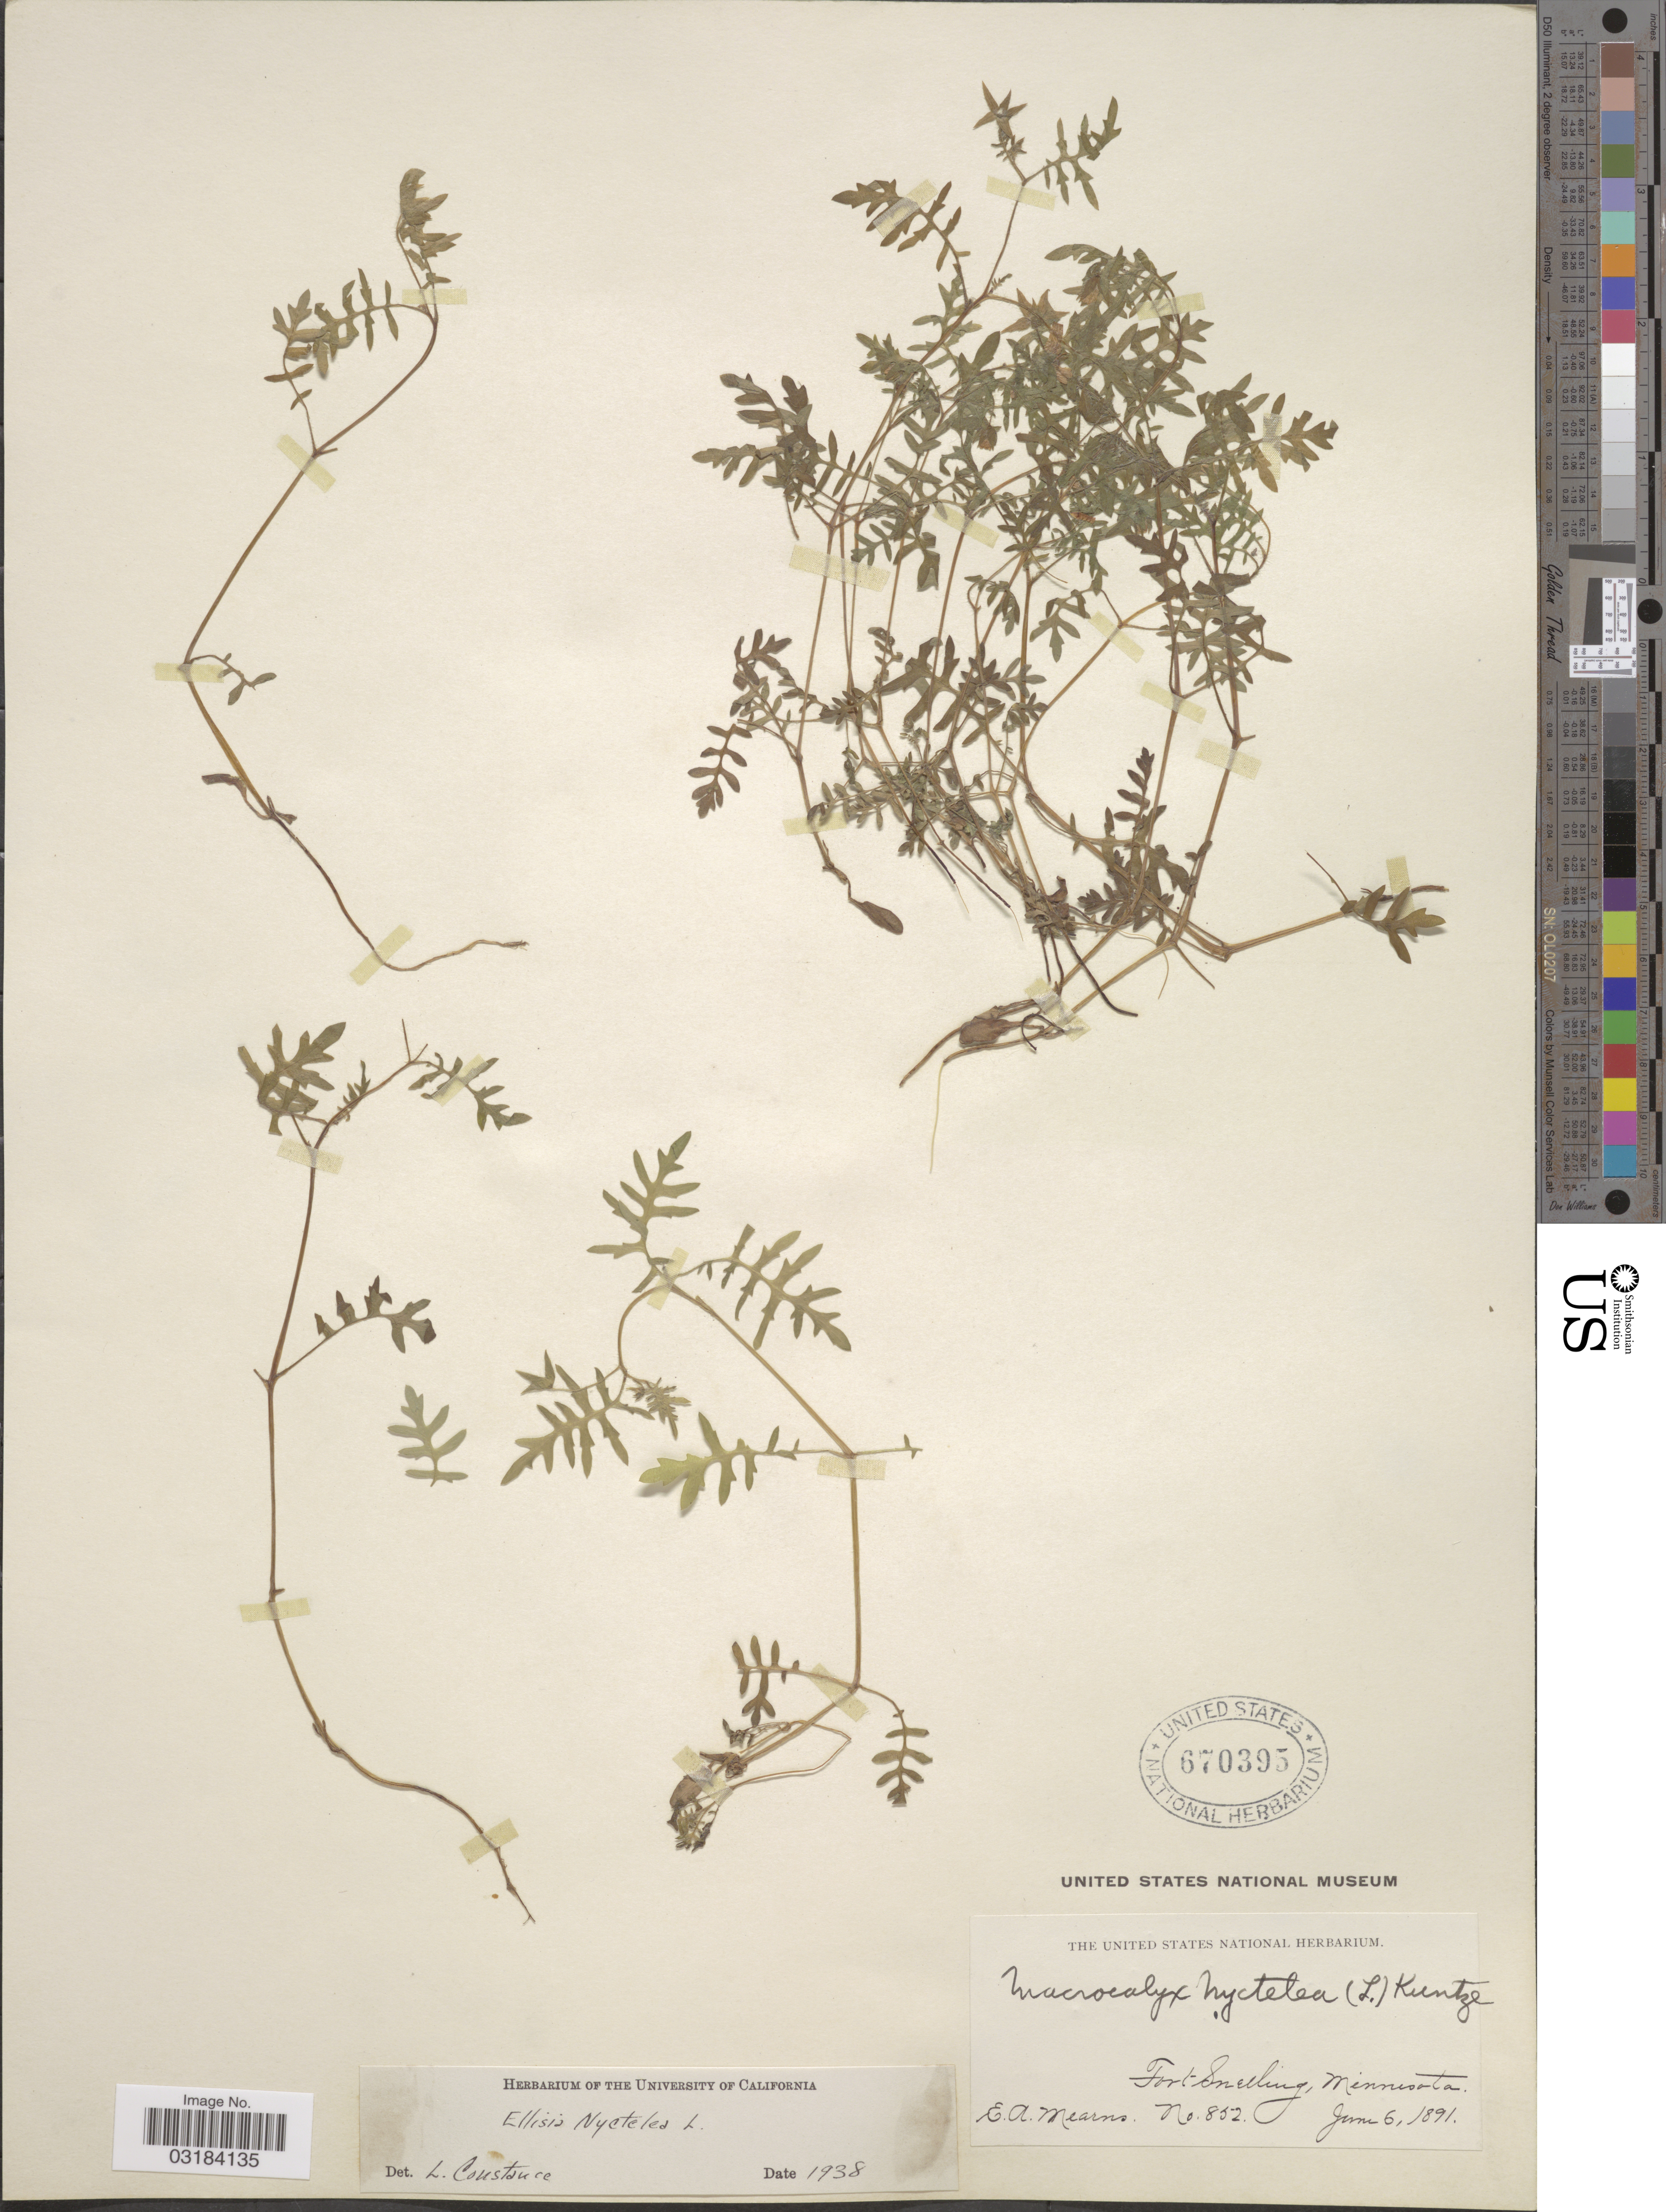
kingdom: Plantae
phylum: Tracheophyta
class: Magnoliopsida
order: Boraginales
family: Hydrophyllaceae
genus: Ellisia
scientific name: Ellisia nyctelea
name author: L.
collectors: E. A. Mearns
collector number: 852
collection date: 1891-06-06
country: United States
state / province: Minnesota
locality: Fort Snelling.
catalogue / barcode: US 670395